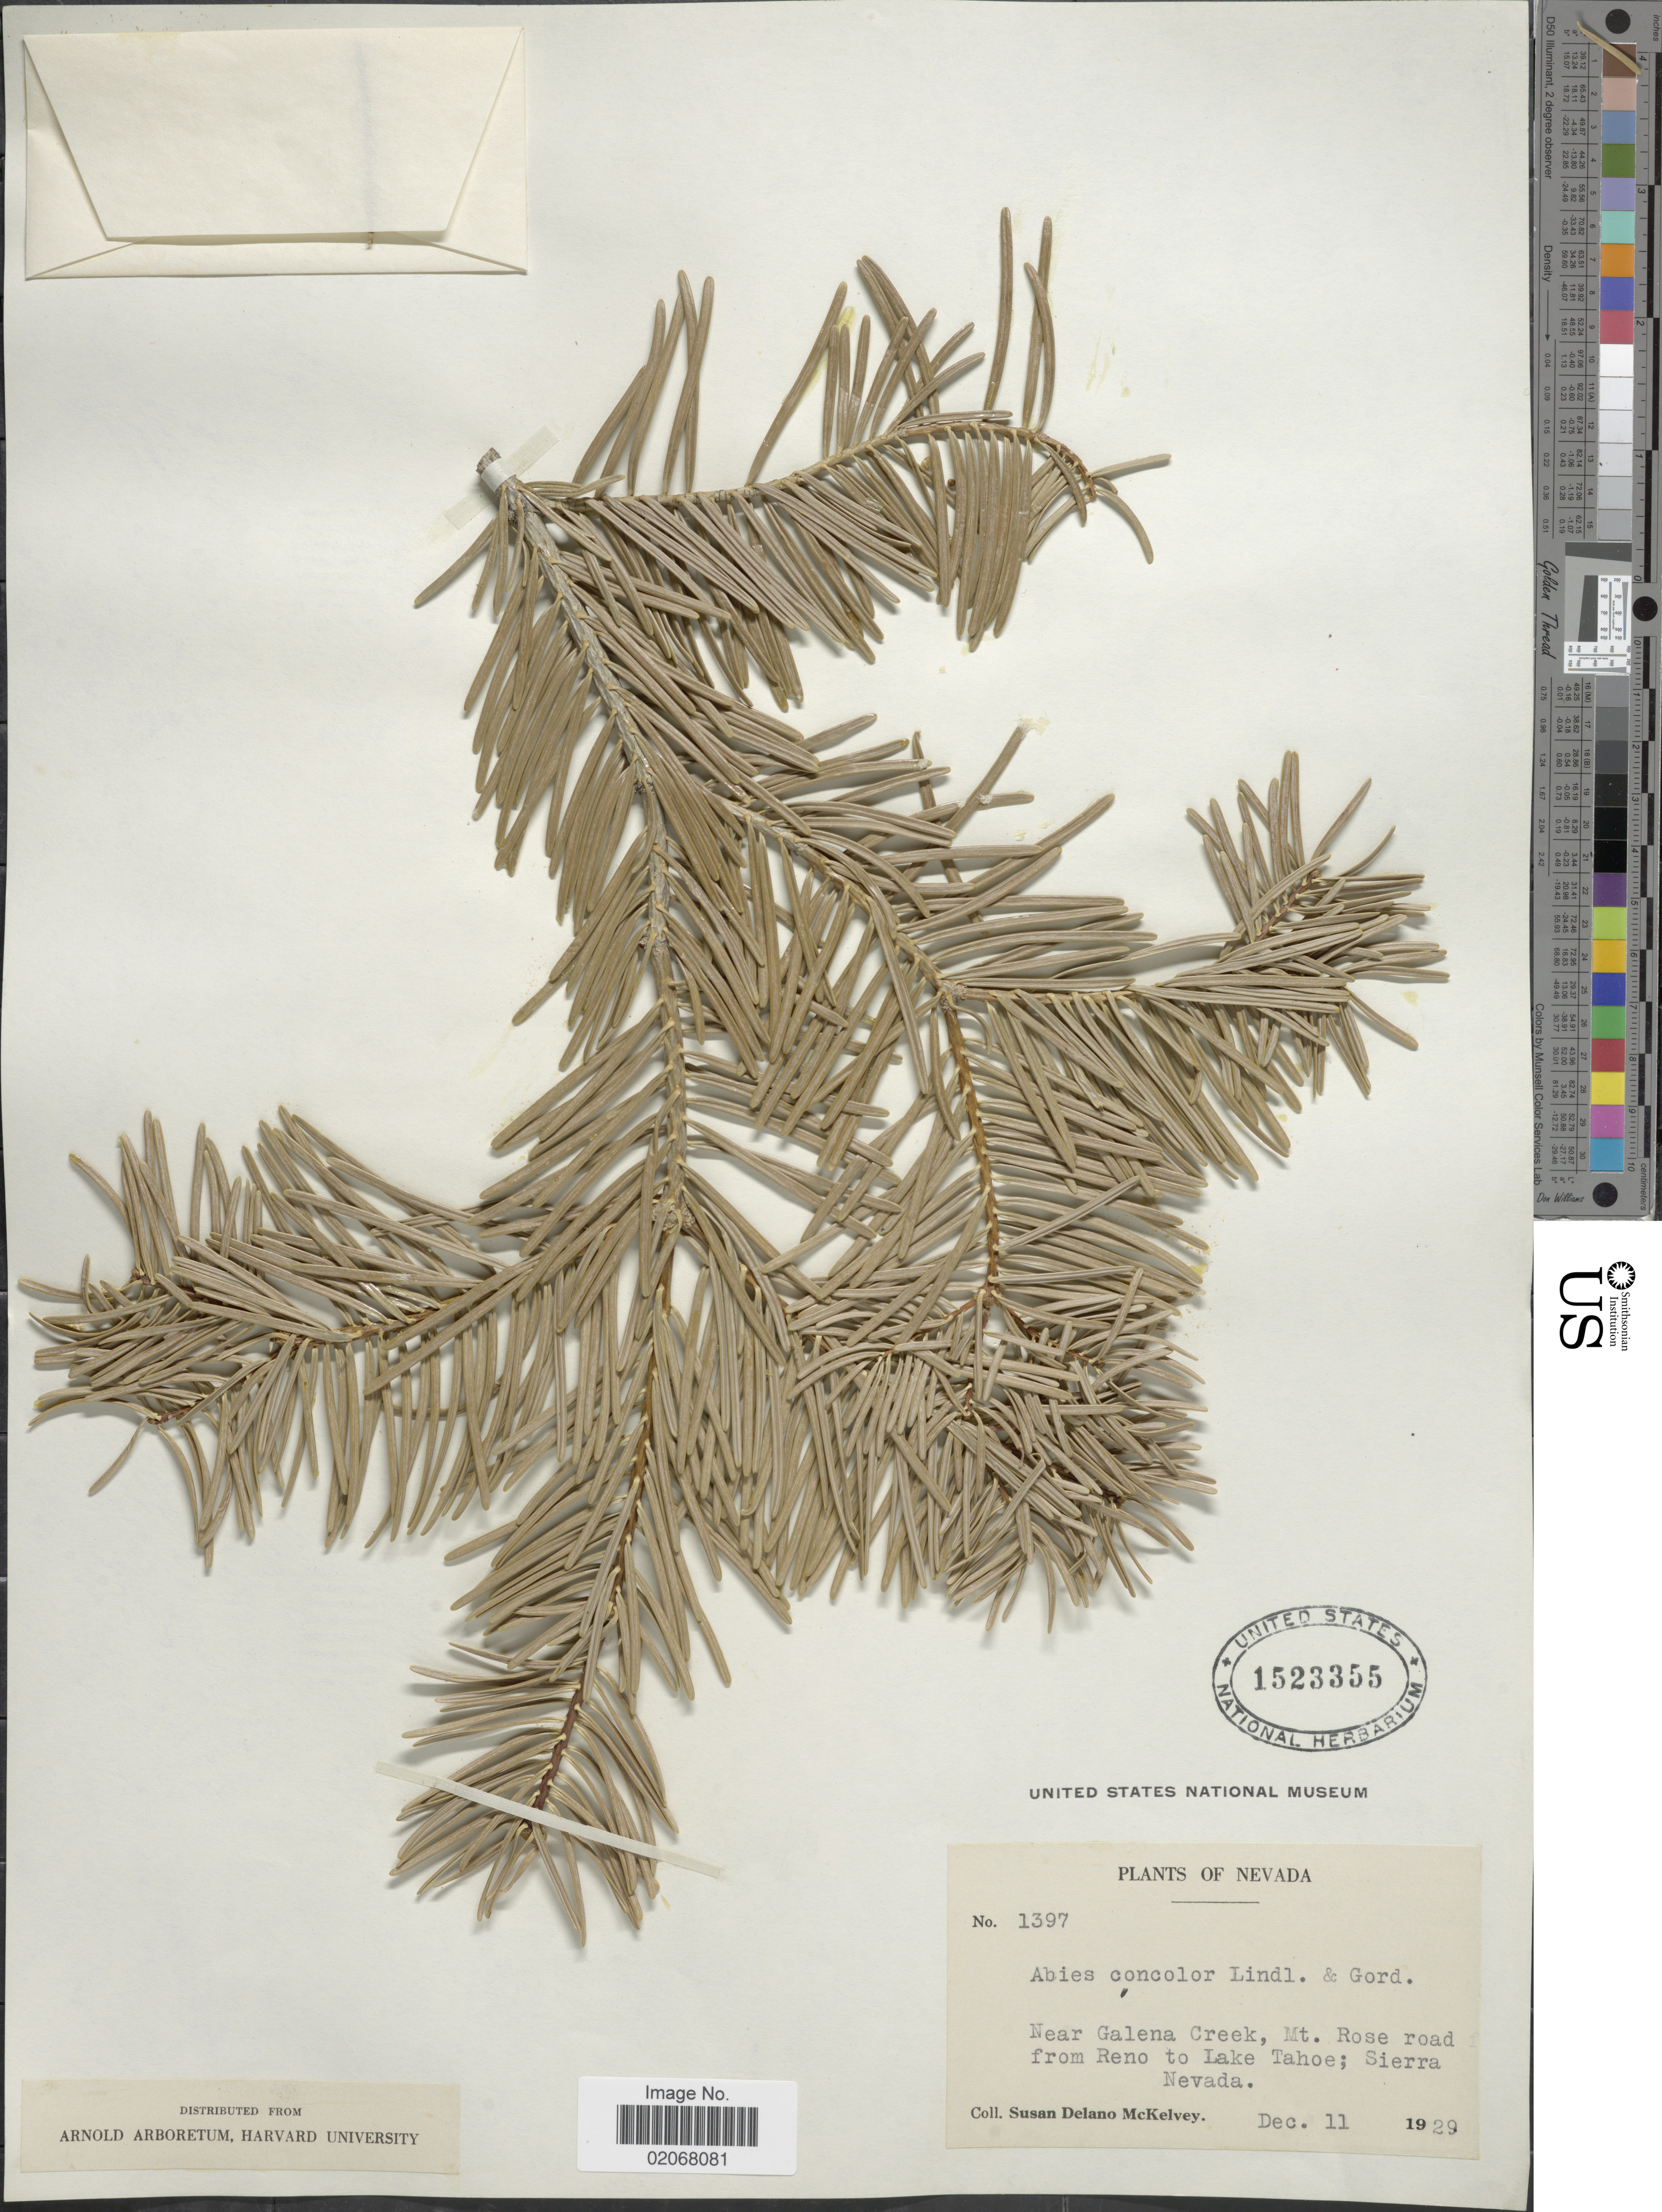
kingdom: Plantae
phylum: Tracheophyta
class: Pinopsida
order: Pinales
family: Pinaceae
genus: Abies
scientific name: Abies concolor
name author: (Gordon & Glend.) Lindl. ex Hildebr.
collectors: S. A. McKelvey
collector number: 1397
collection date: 1929-12-11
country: United States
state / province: Nevada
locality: Near Galena Creek, Mt Rose road from Reno to Lake Tahoe, Sierra Nevada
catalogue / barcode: US 1523355